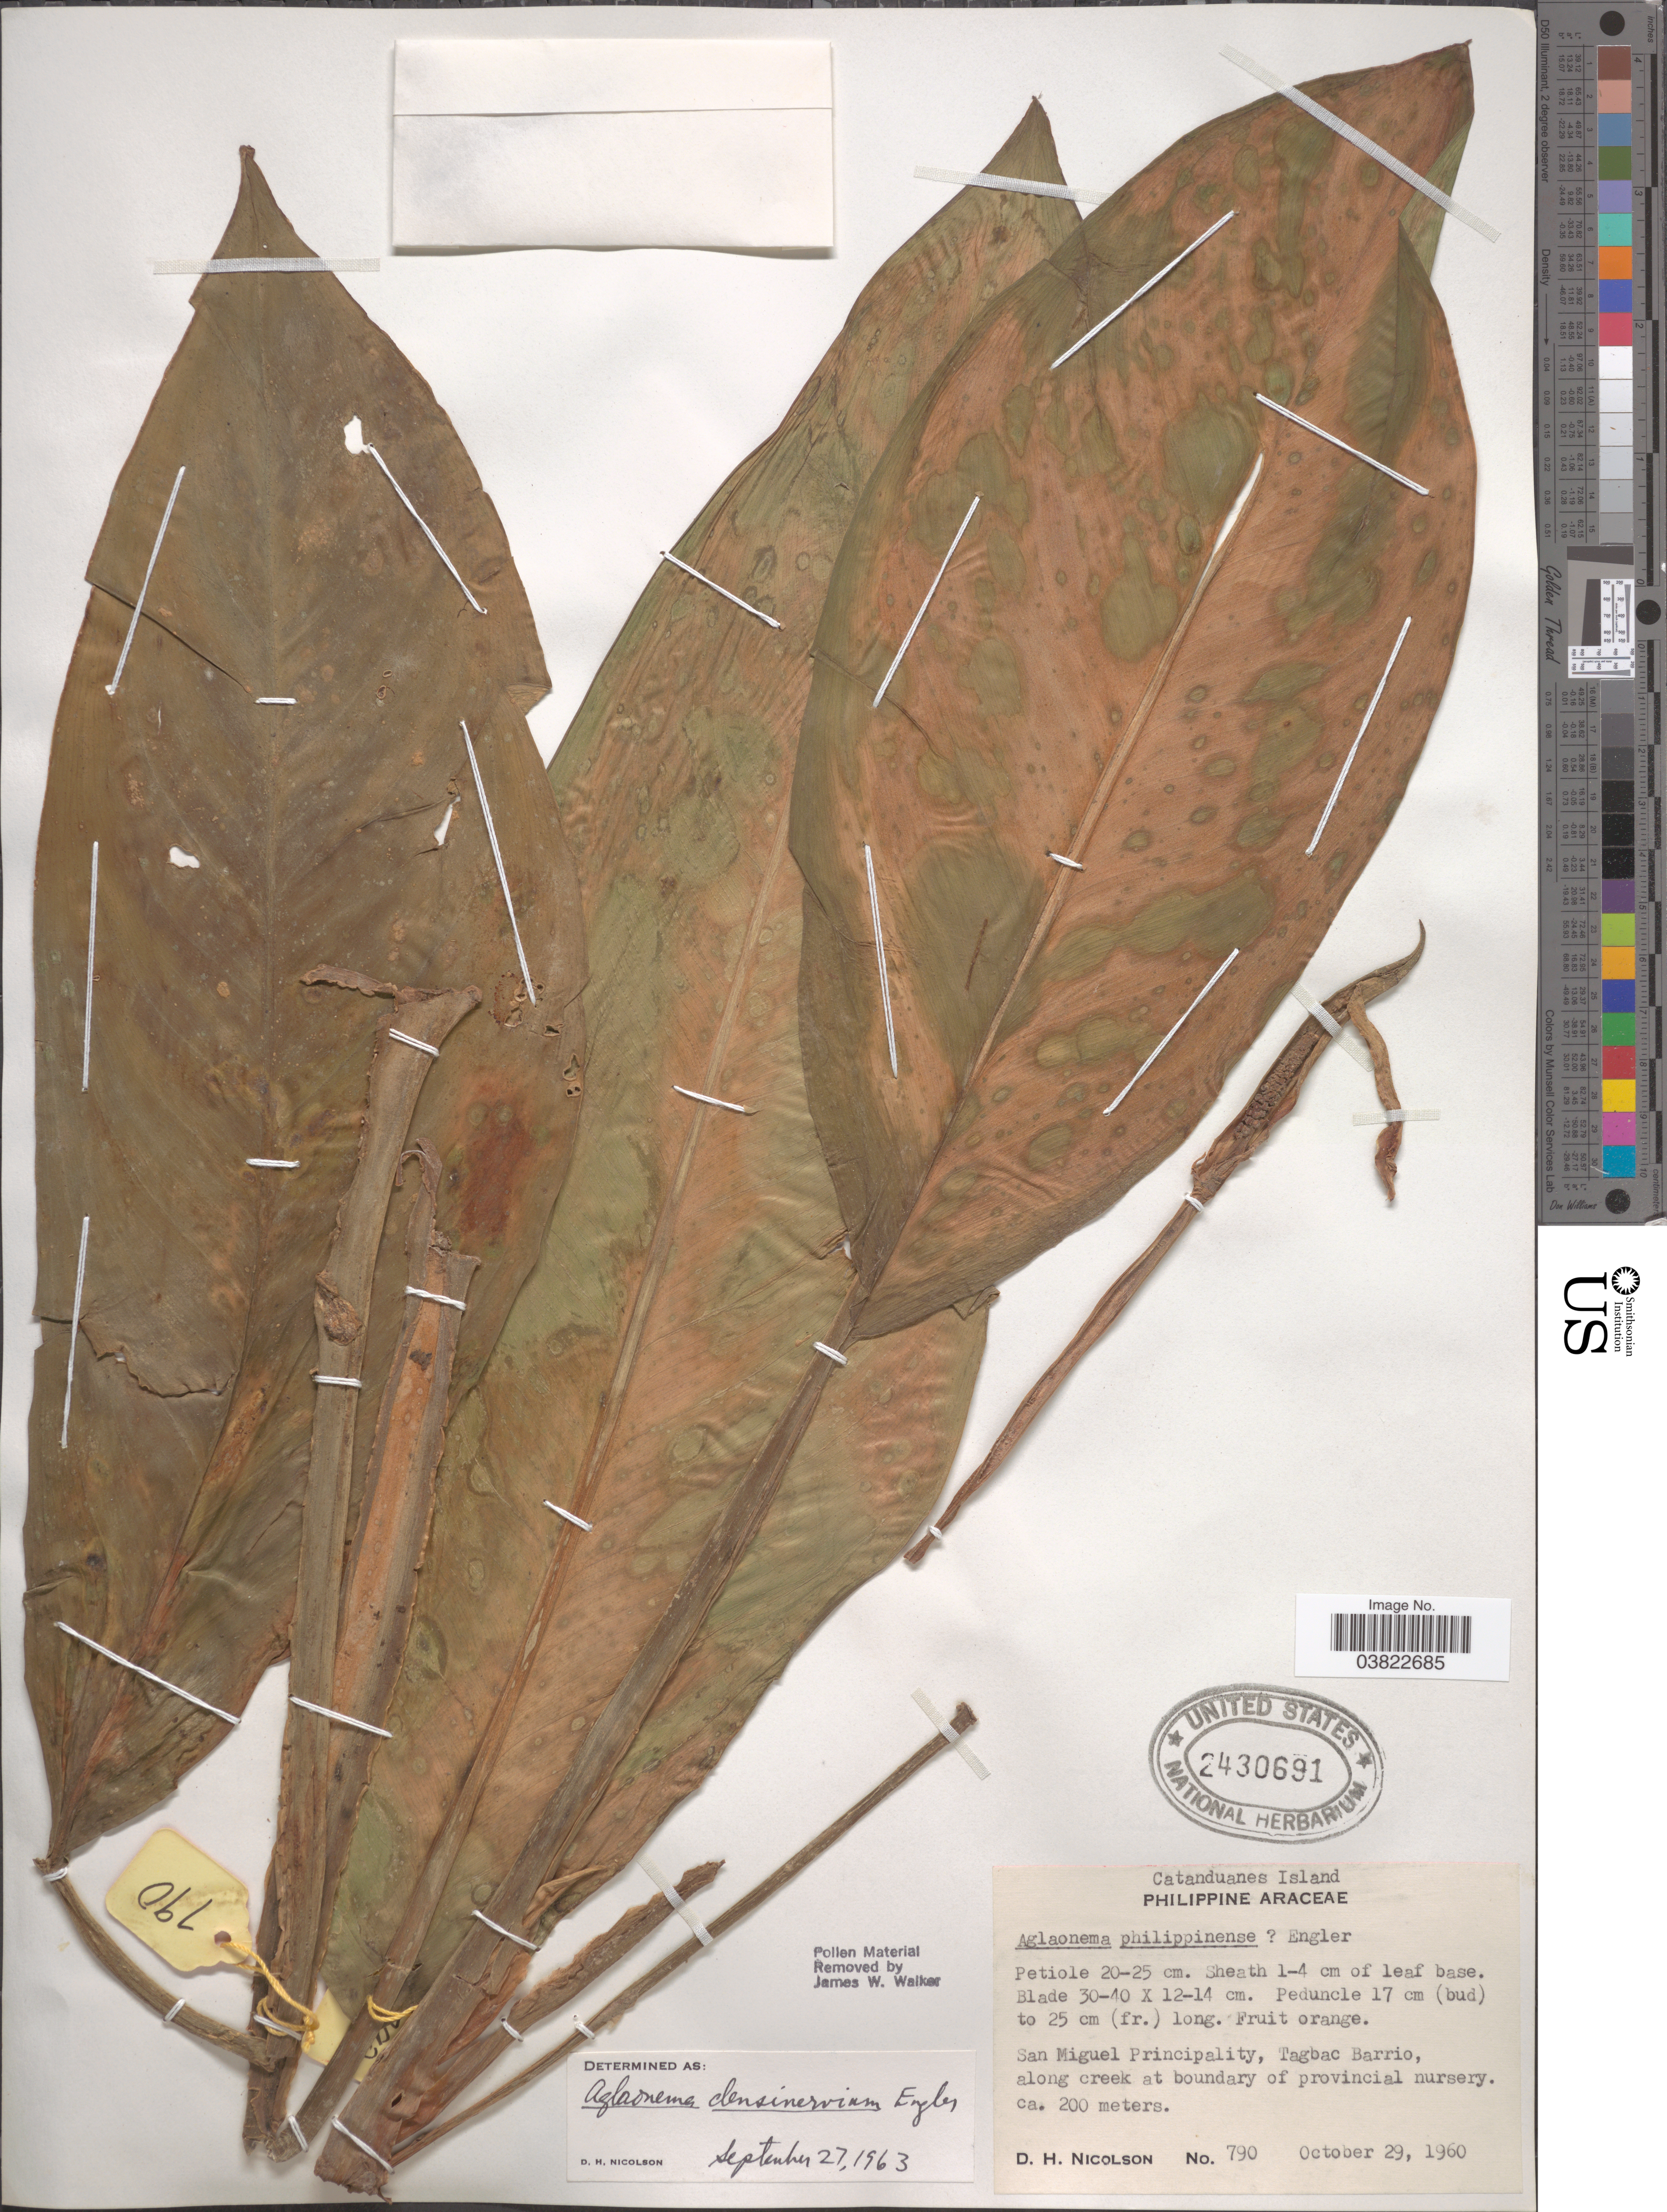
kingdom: Plantae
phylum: Tracheophyta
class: Liliopsida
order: Alismatales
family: Araceae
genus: Aglaonema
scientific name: Aglaonema densinervium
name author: Engl.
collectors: D. H. Nicolson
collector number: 790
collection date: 1960-10-29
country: Philippines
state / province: Bicol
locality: Catanduanes Island. San Miguel Principality, Tagbac Barrio, along creek at boundary of provincial nursery.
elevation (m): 200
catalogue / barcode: US 2430691